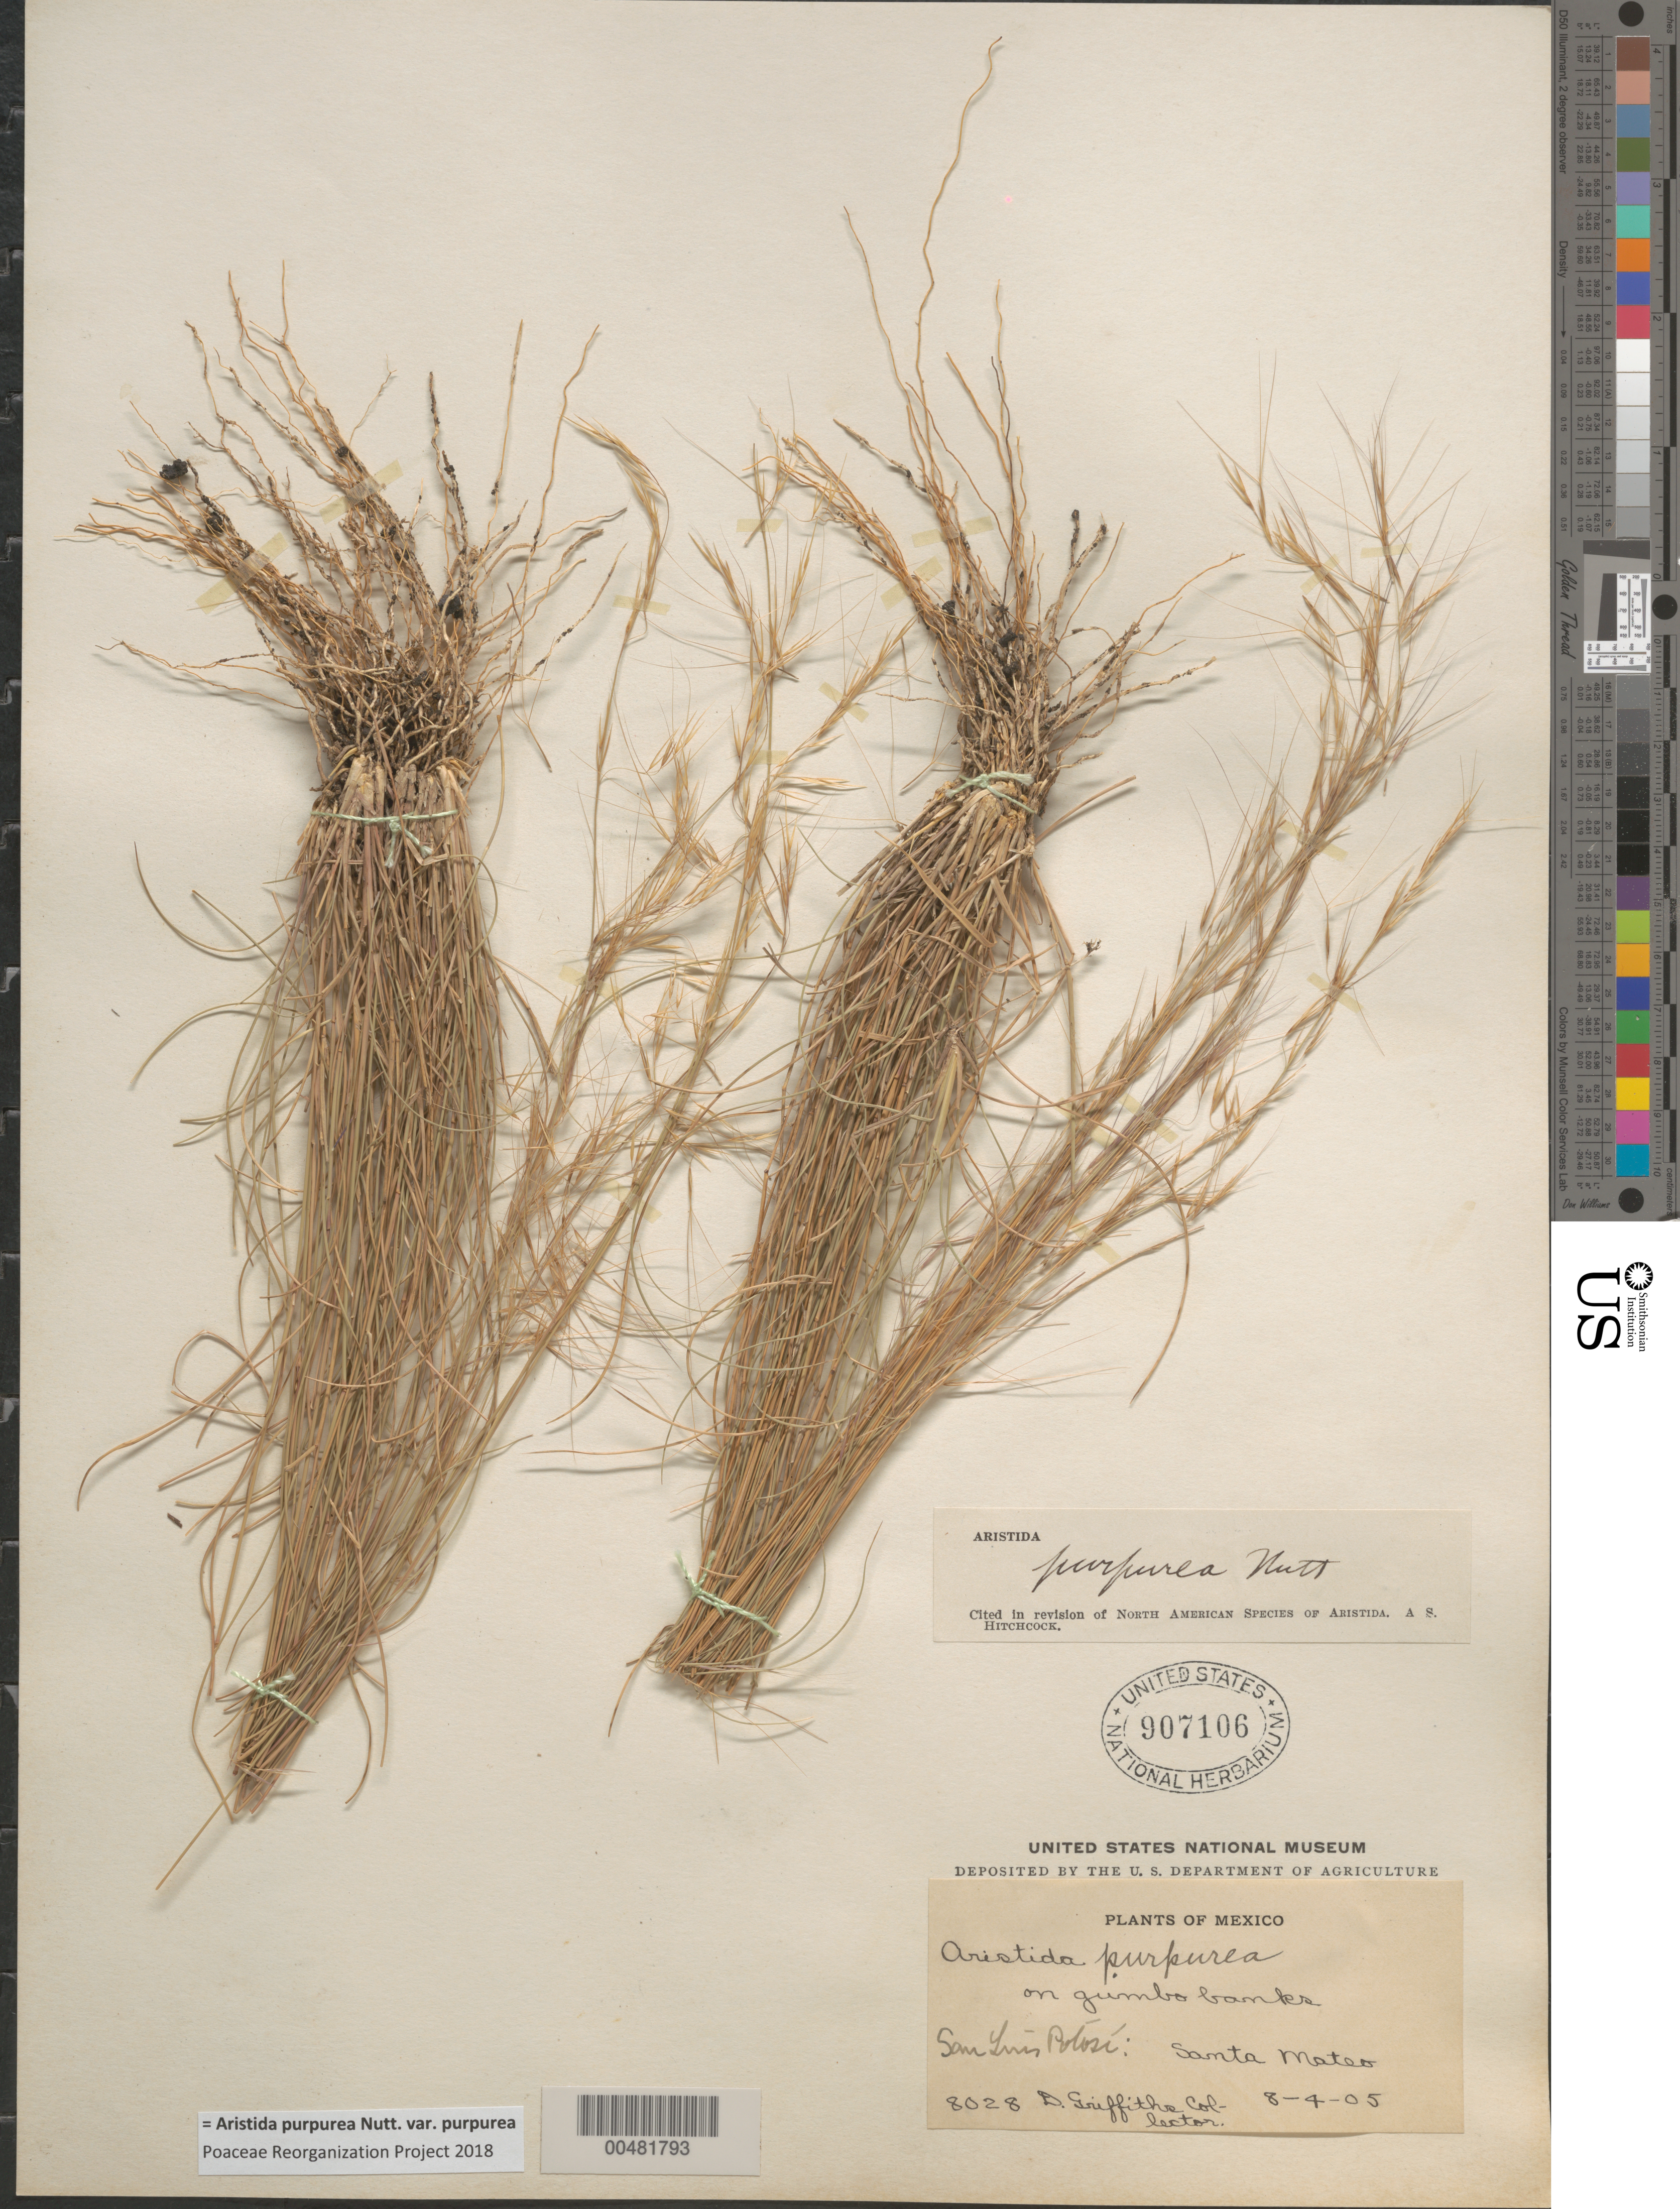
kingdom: Plantae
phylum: Tracheophyta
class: Liliopsida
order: Poales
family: Poaceae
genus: Aristida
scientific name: Aristida purpurea var. purpurea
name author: Nutt.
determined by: Poaceae Reorganization Project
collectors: D. Griffiths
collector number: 8028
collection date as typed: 4 Aug 1905 or 8 Apr 1905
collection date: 1905-04-08 or 1905-08-04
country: Mexico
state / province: San Luis Potosi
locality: Santa Mateo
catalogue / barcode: US 907106